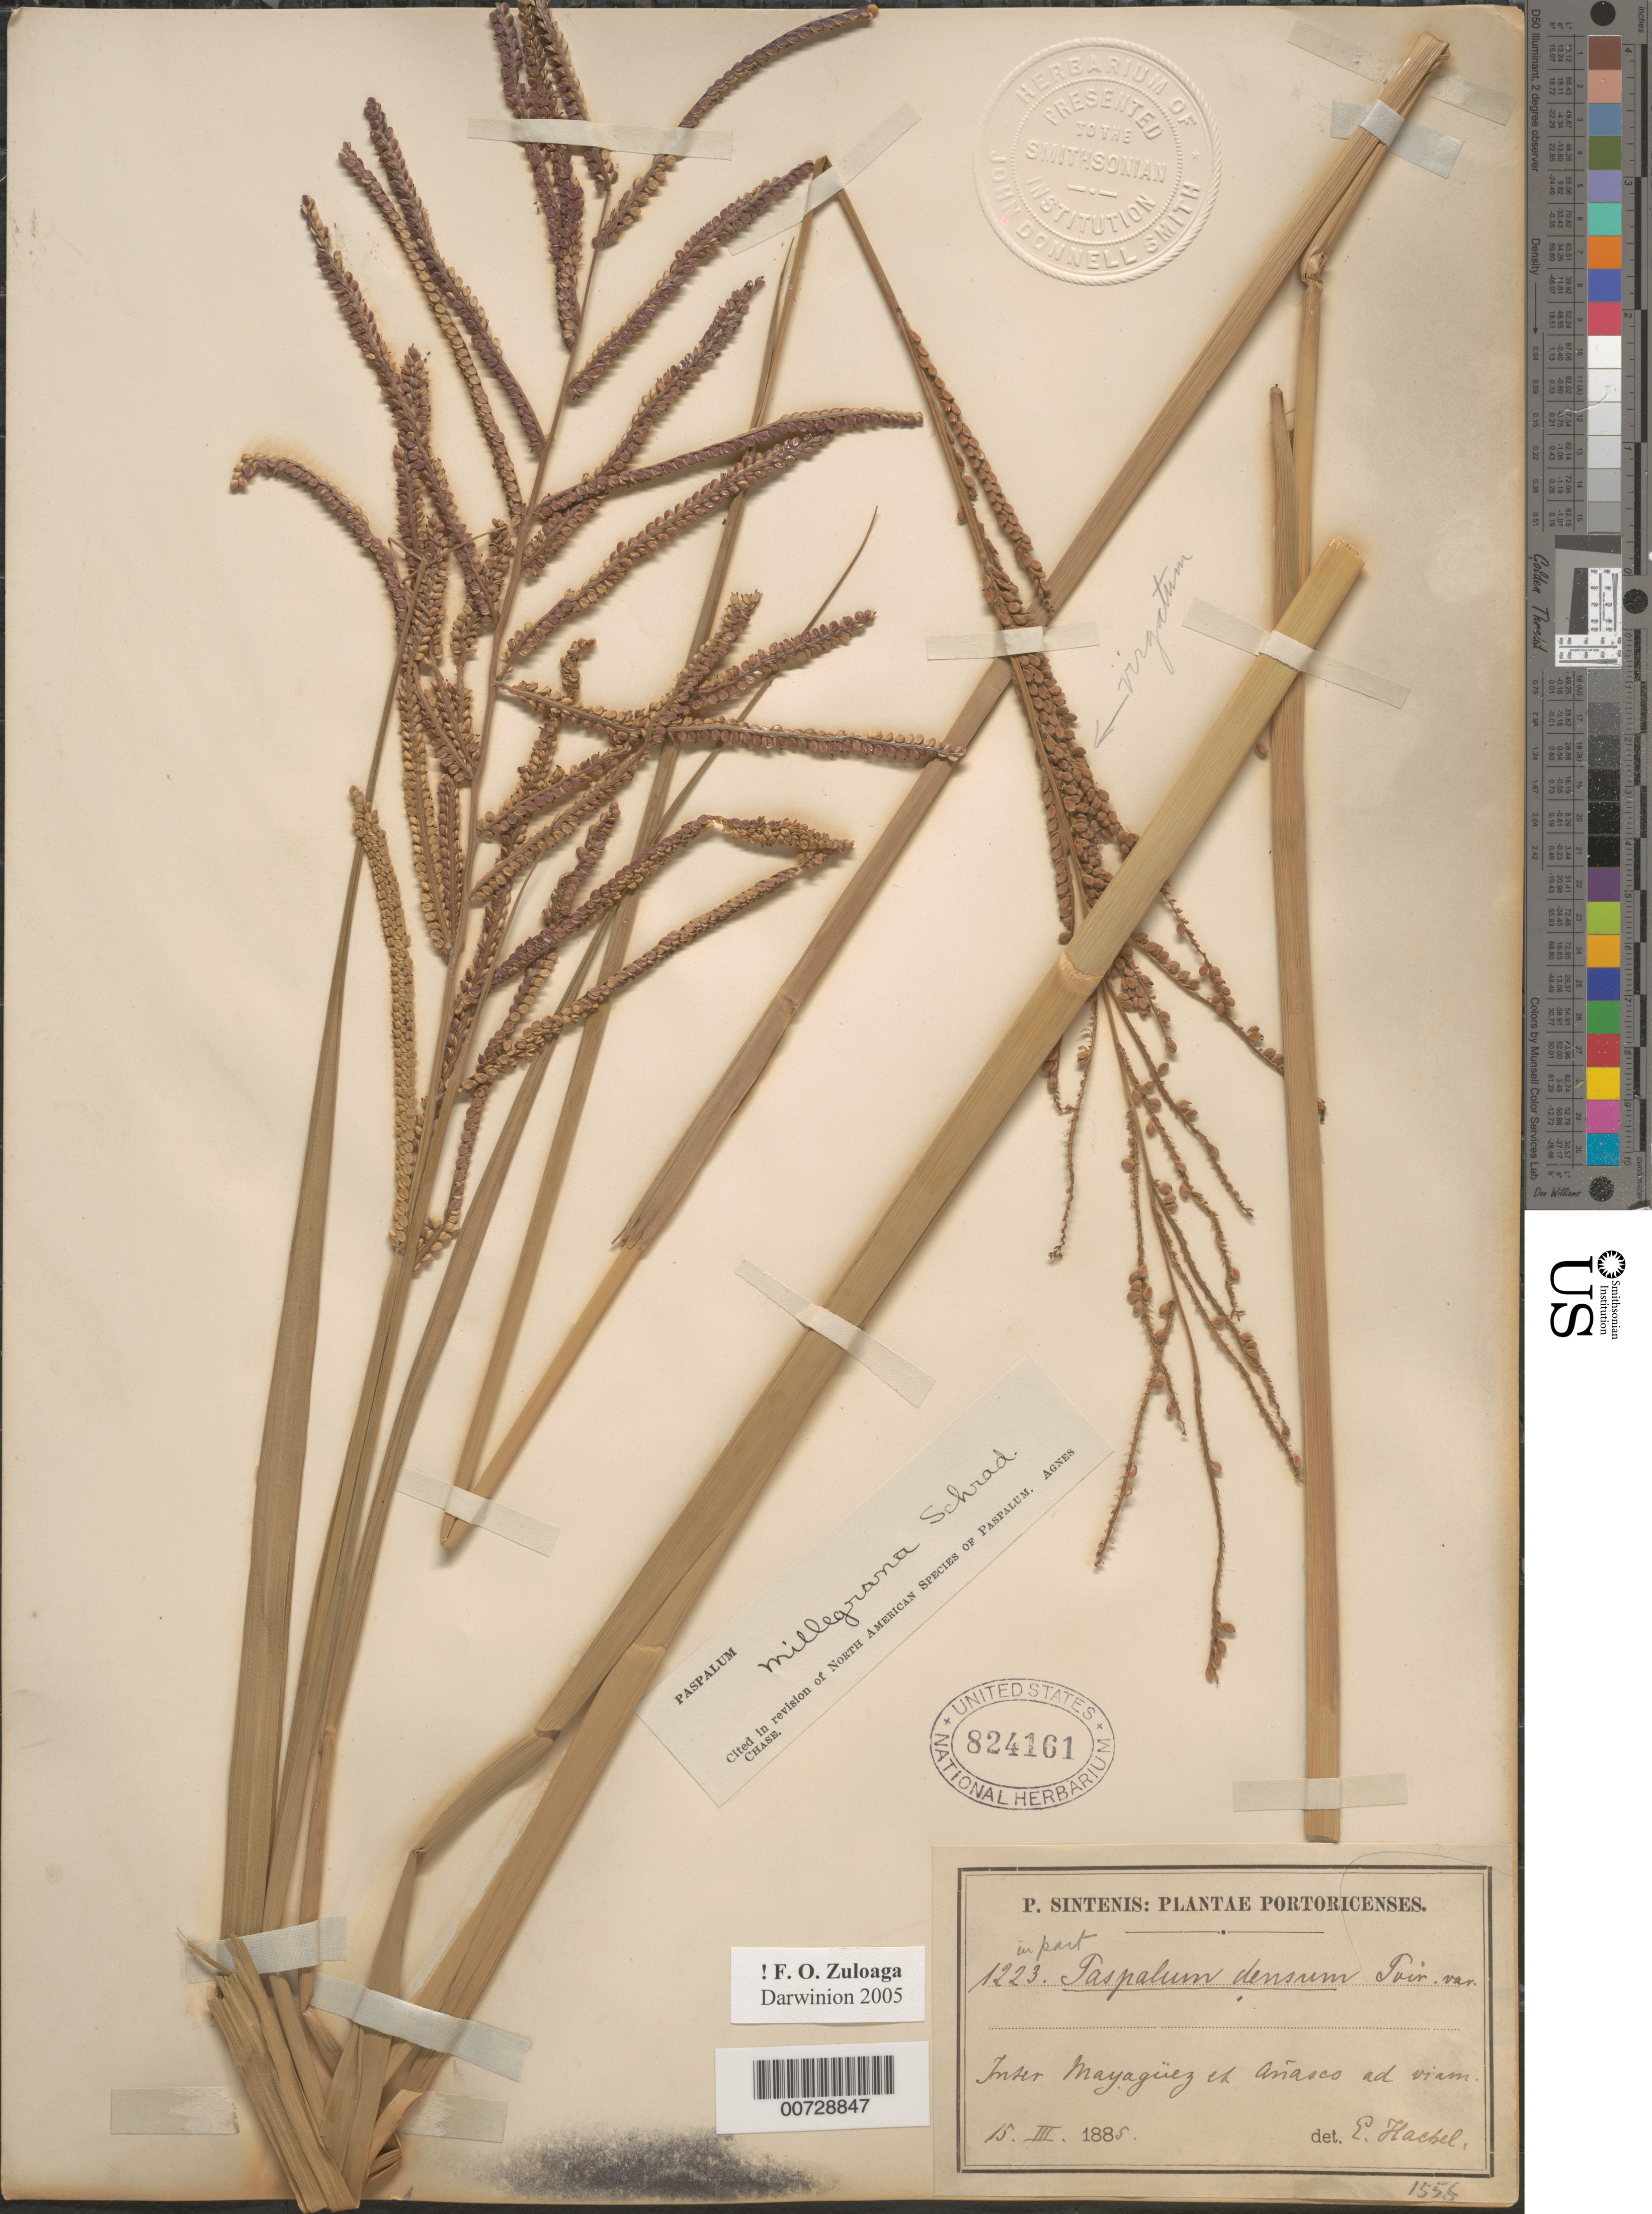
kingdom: Plantae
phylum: Tracheophyta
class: Liliopsida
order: Poales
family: Poaceae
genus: Paspalum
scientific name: Paspalum millegrana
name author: Schrad.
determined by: Chase, [M.] Agnes, (US)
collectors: P. Sintenis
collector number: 1223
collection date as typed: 15 Mar 1885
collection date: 1885-03-15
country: Puerto Rico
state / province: Mayagüez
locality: et Añasco ad viam.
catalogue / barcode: US 824161